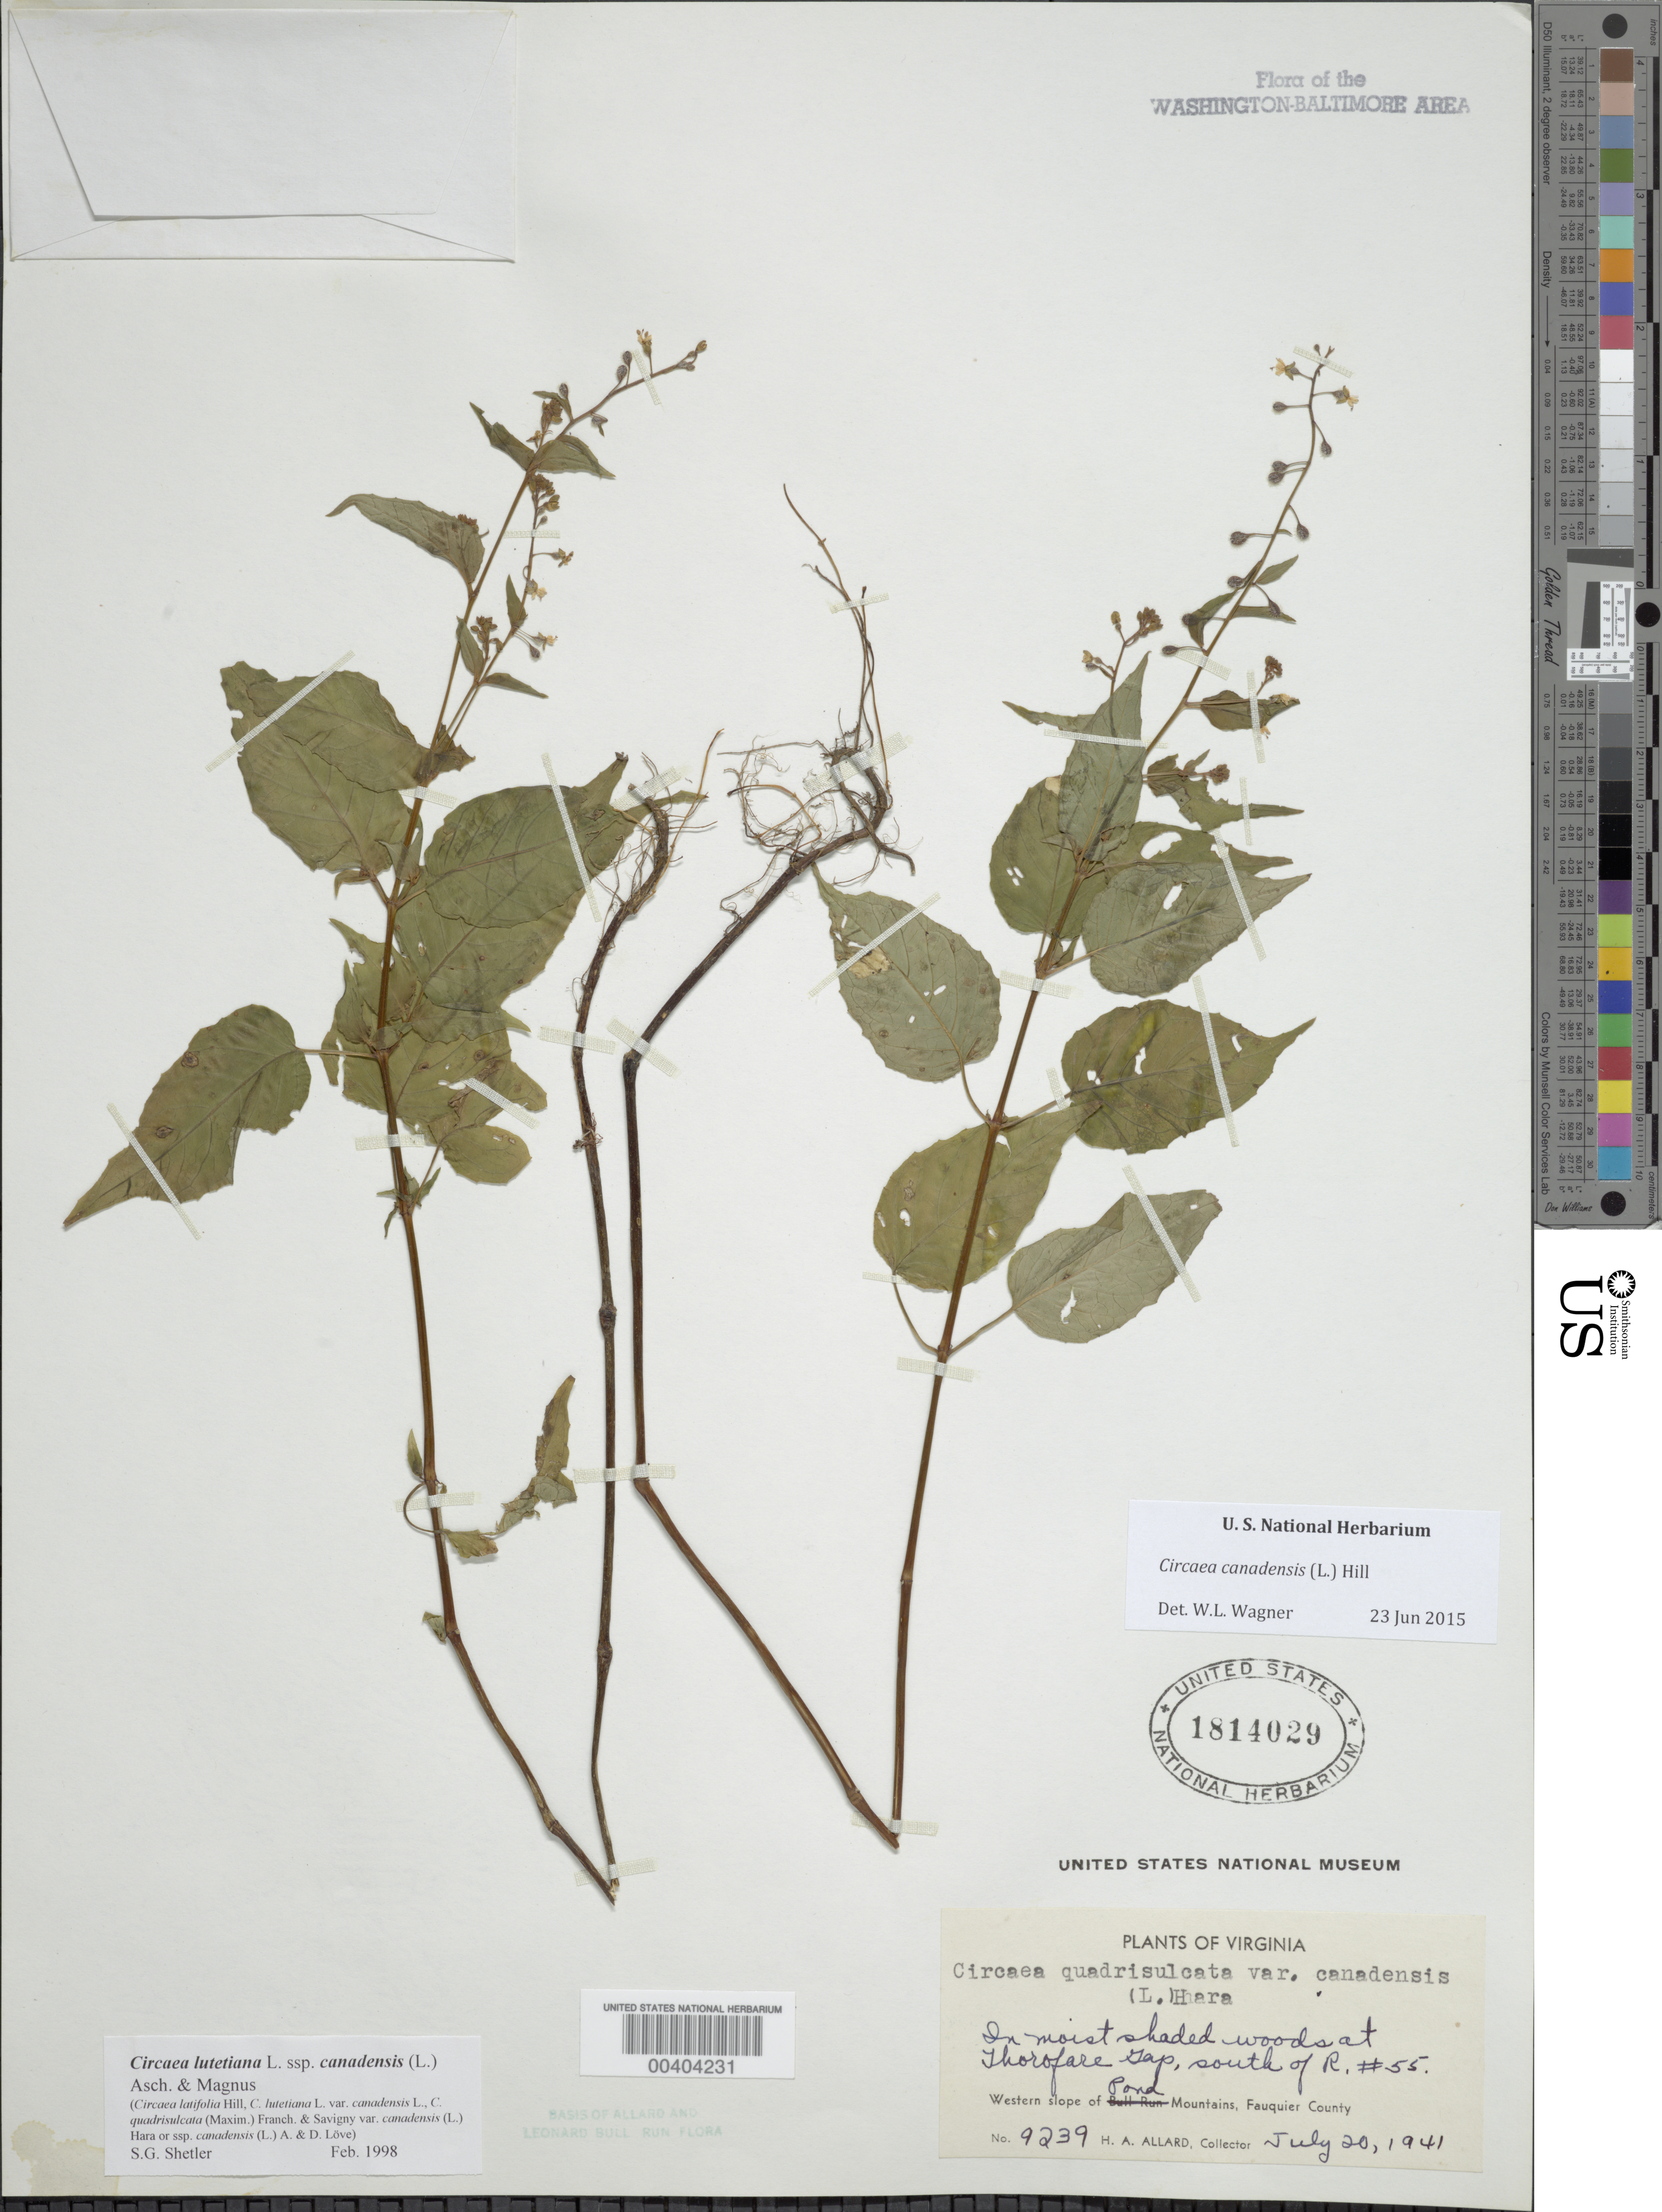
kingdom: Plantae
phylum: Tracheophyta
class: Magnoliopsida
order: Myrtales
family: Onagraceae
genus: Circaea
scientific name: Circaea canadensis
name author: (L.) Hill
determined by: Wagner, W. L., (BOT), Smithsonian Institution - National Museum of Natural History (UNITED STATES)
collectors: H. A. Allard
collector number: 9239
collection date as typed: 20 Jul 1941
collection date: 1941-07-20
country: United States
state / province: Virginia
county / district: Fauquier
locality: Thorofare Gap, S of R. 55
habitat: Moist shaded woods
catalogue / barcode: US 1814029